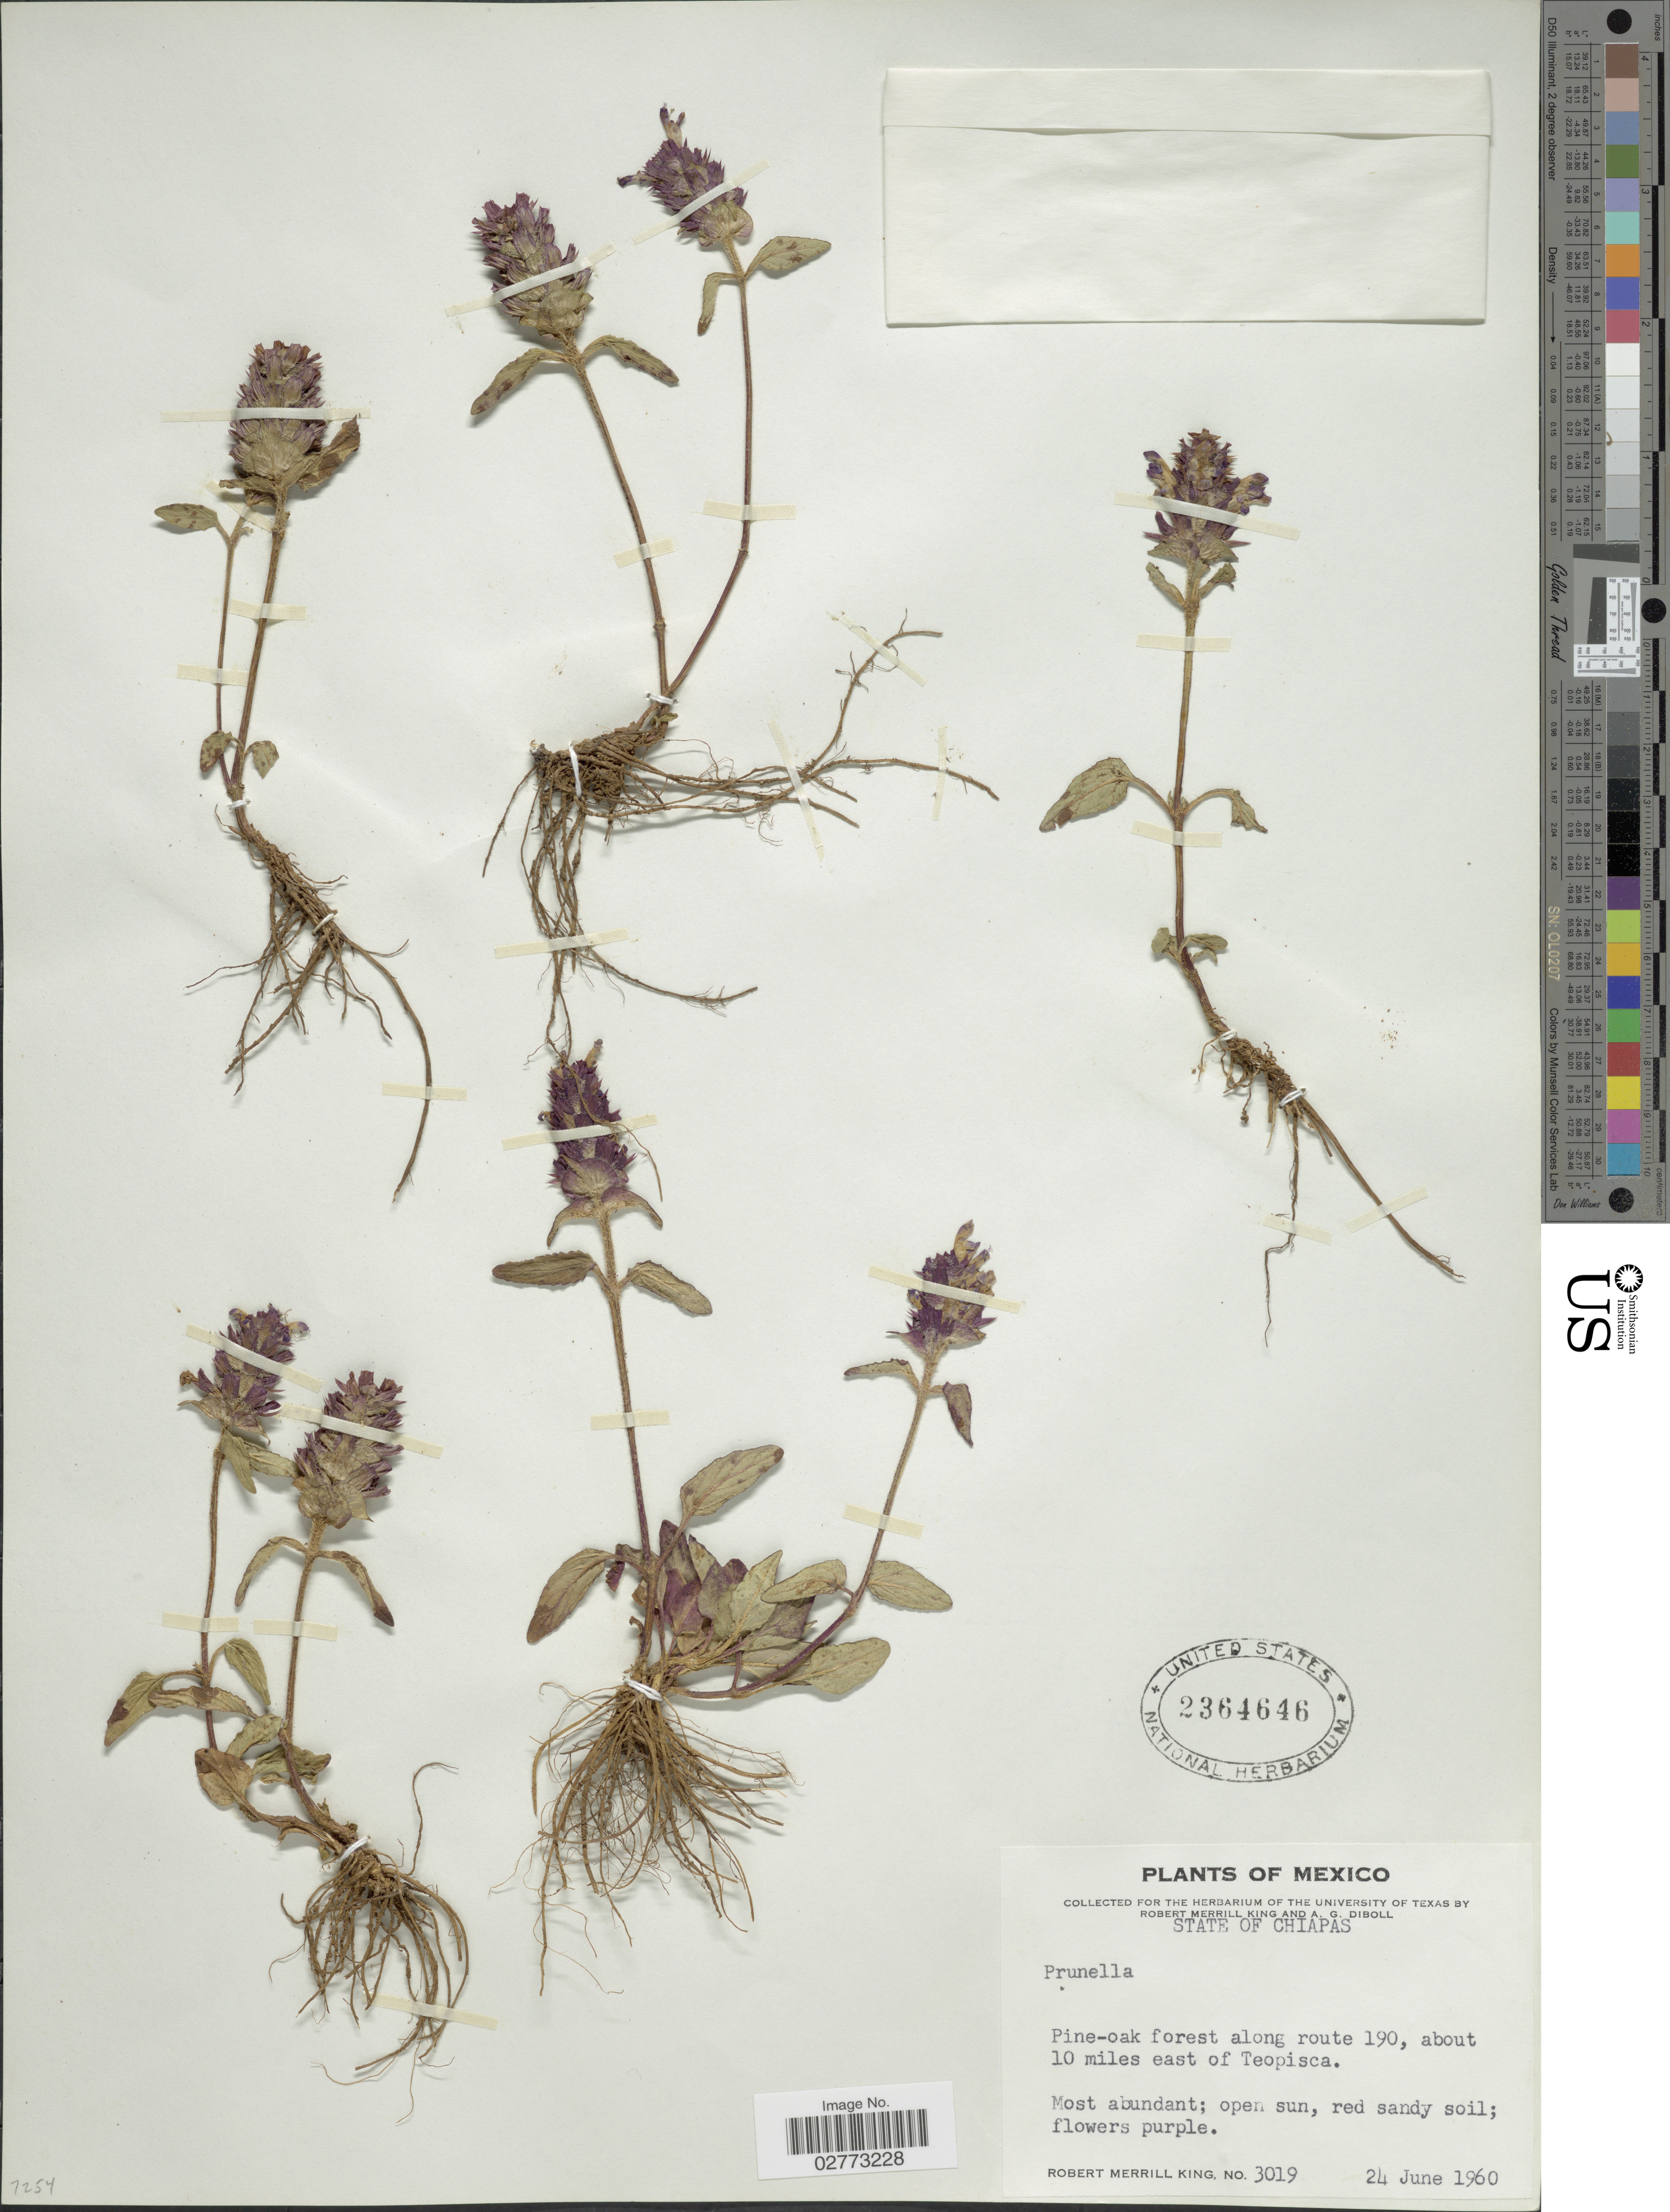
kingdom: Plantae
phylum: Tracheophyta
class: Magnoliopsida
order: Lamiales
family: Lamiaceae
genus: Prunella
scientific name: Prunella vulgaris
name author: L.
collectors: R. M. King & A. Diboll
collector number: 3019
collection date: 1960-06-24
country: Mexico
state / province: Chiapas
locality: Pine-oak forest along route 190, about 10 miles east of Teopisca.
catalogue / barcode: US 2364646